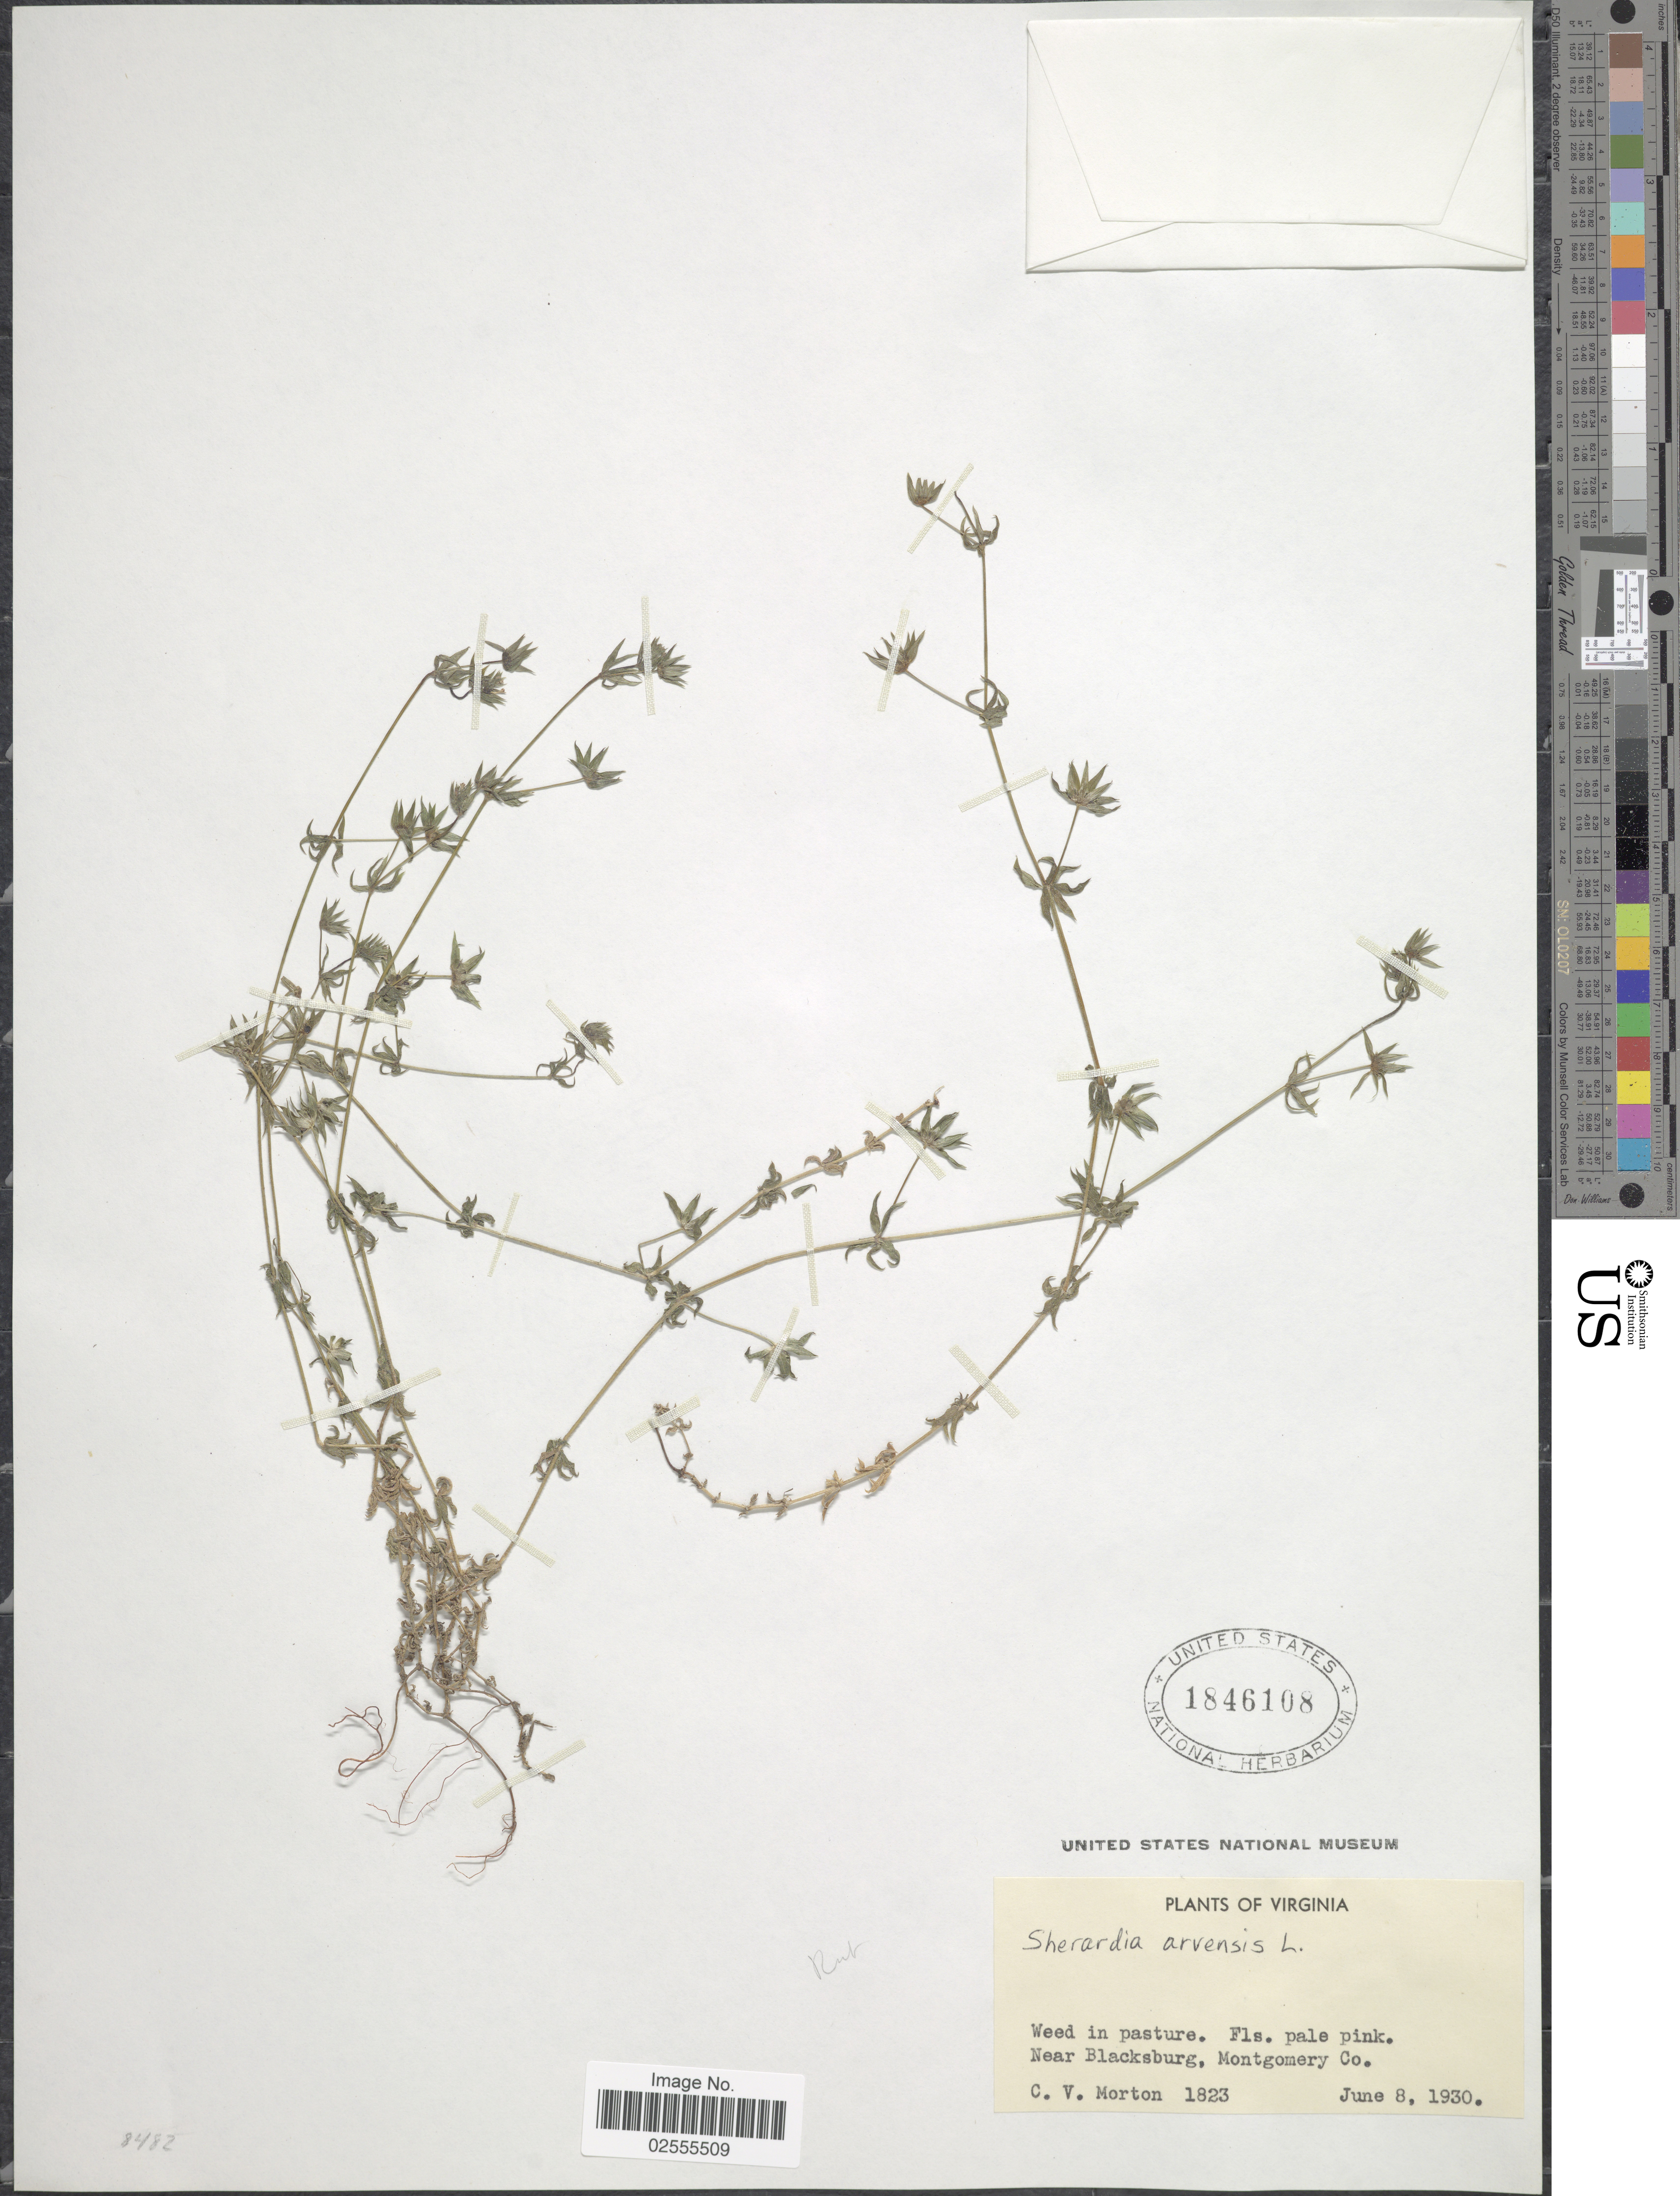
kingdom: Plantae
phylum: Tracheophyta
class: Magnoliopsida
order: Gentianales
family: Rubiaceae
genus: Sherardia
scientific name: Sherardia arvensis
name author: L.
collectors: C. V. Morton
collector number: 1823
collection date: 1930-06-08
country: United States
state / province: Virginia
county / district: Montgomery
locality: Weed in pasture, Near Blacksburg, Montgomery Co.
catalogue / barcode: US 1846108